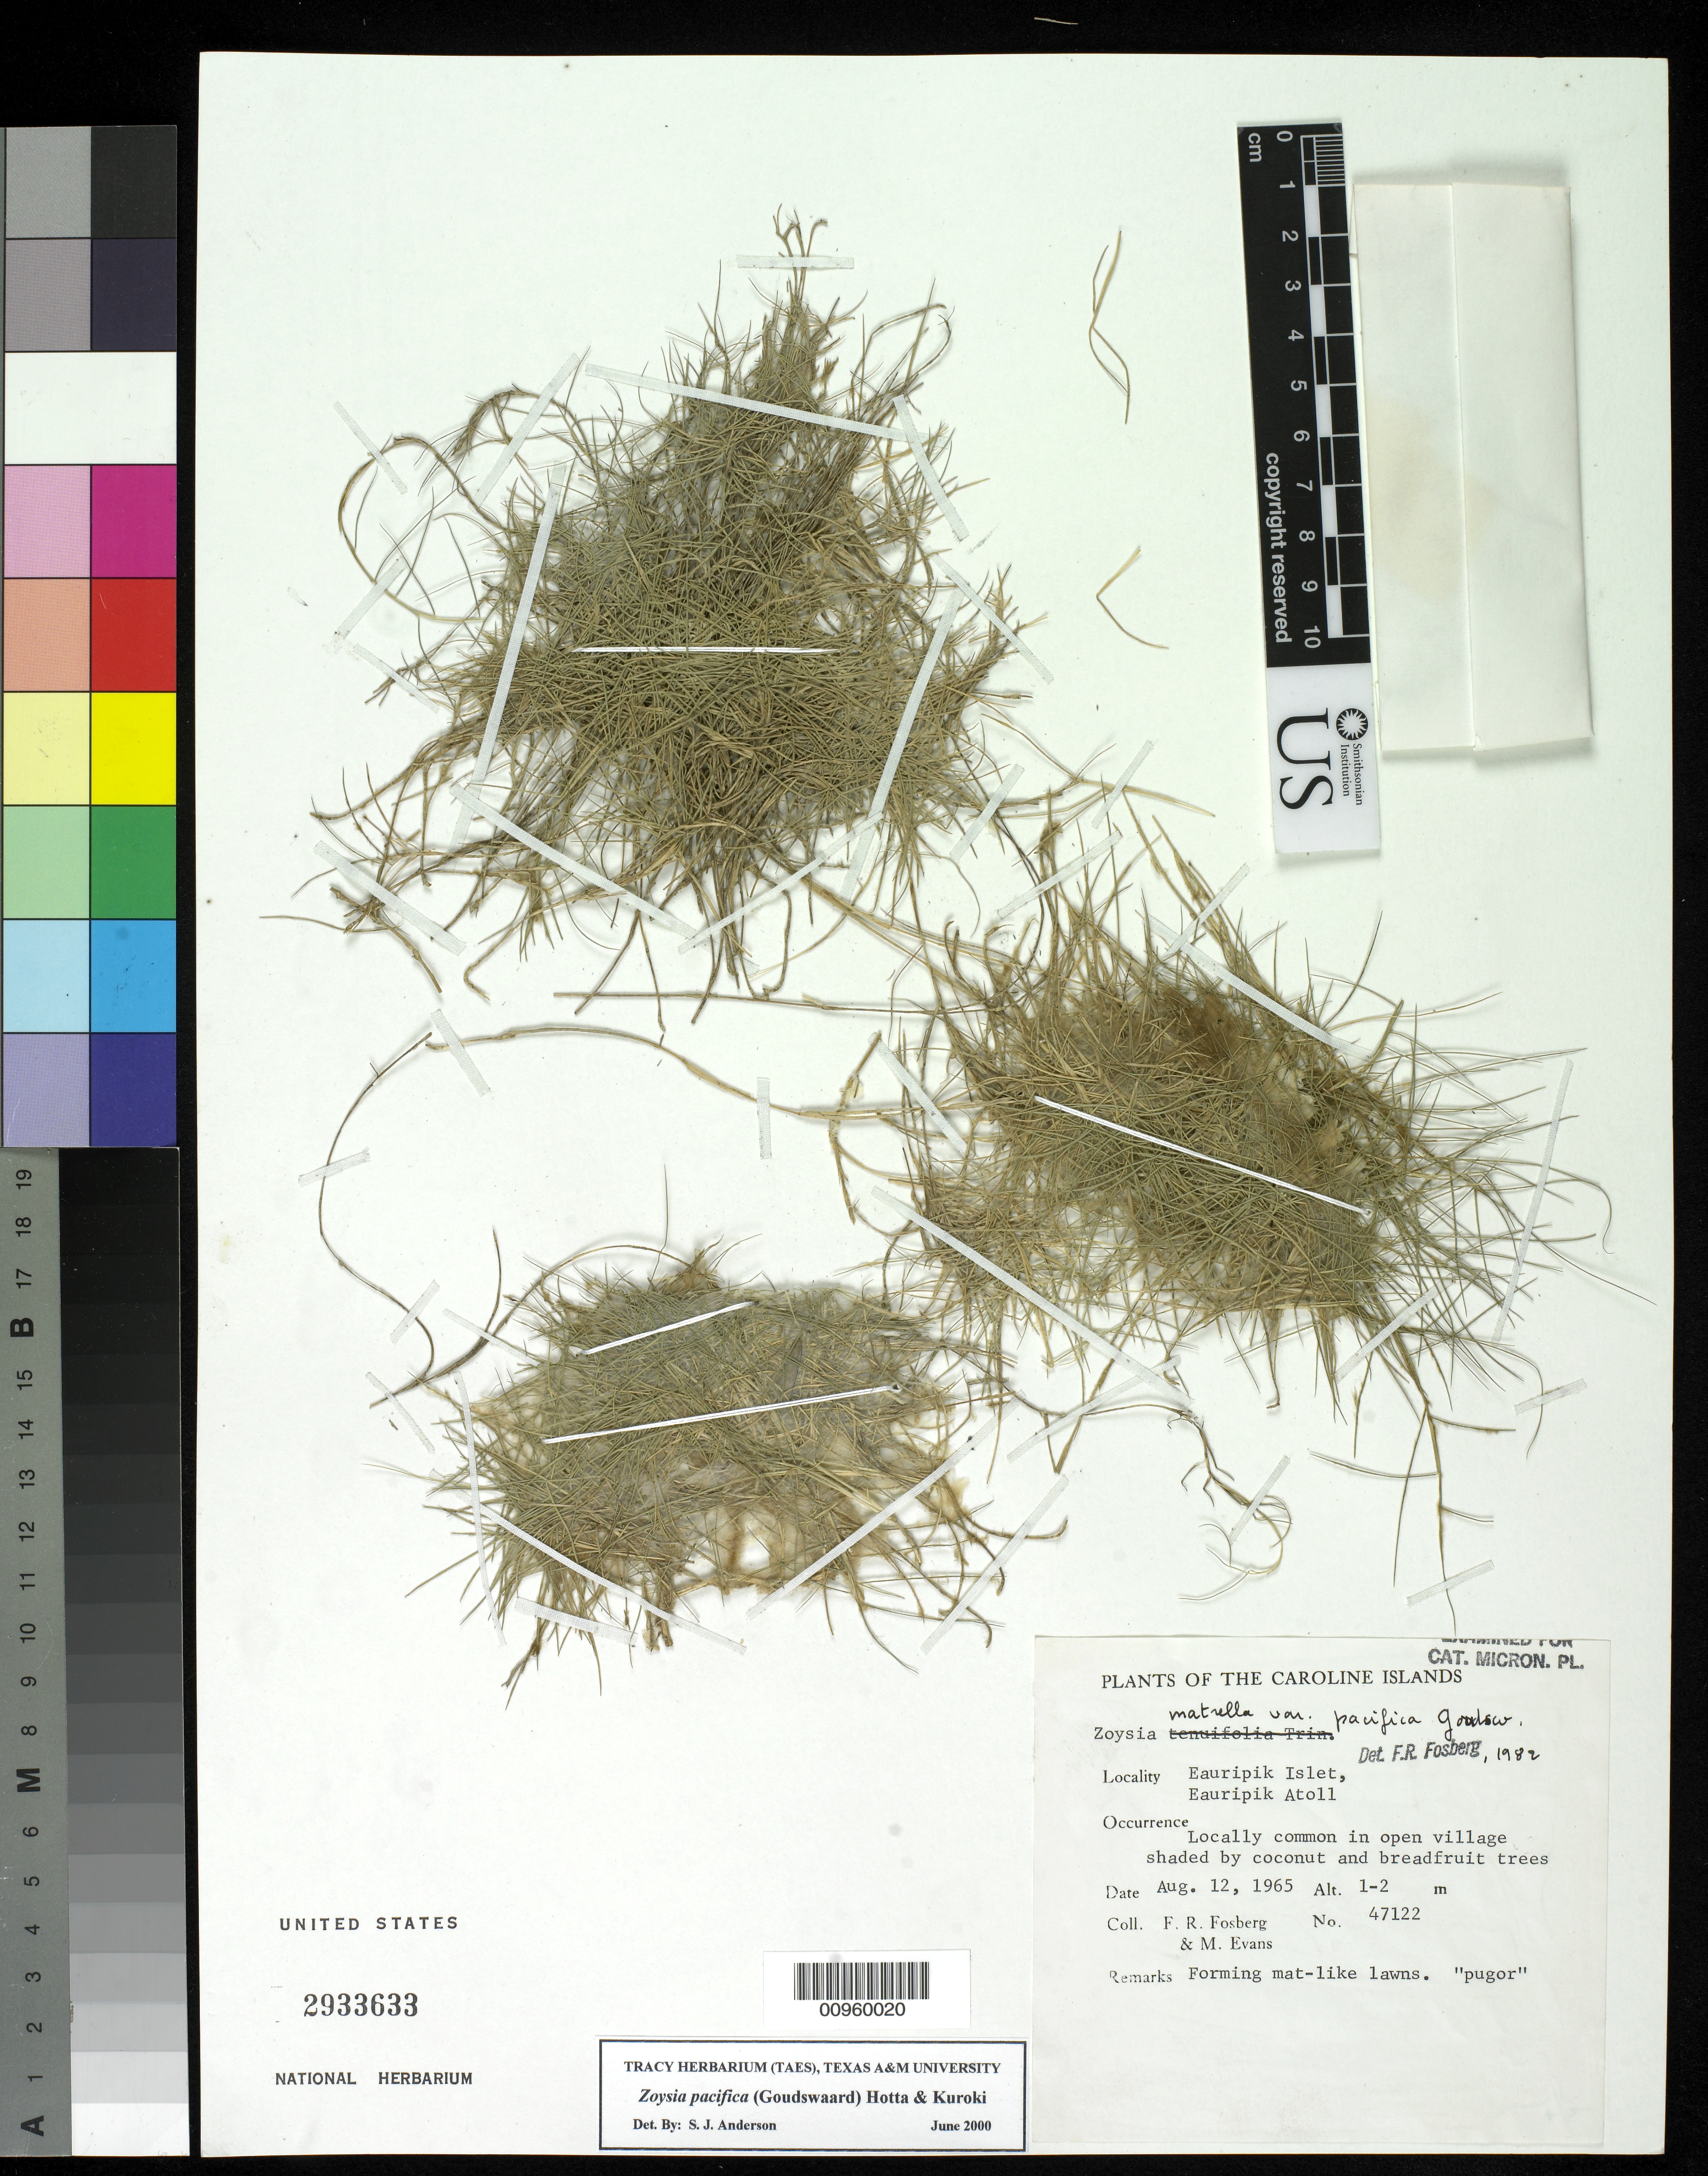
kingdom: Plantae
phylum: Tracheophyta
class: Liliopsida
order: Poales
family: Poaceae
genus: Zoysia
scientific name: Zoysia pacifica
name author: (Goudswaard) M. Hotta & Kuroki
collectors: F. R. Fosberg & M. Evans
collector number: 47122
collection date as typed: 12 Aug 1965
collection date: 1965-08-12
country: Micronesia, Federated States of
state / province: Yap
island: Eauripik Atoll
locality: Eauripik Islet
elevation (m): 1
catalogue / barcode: US 2933633